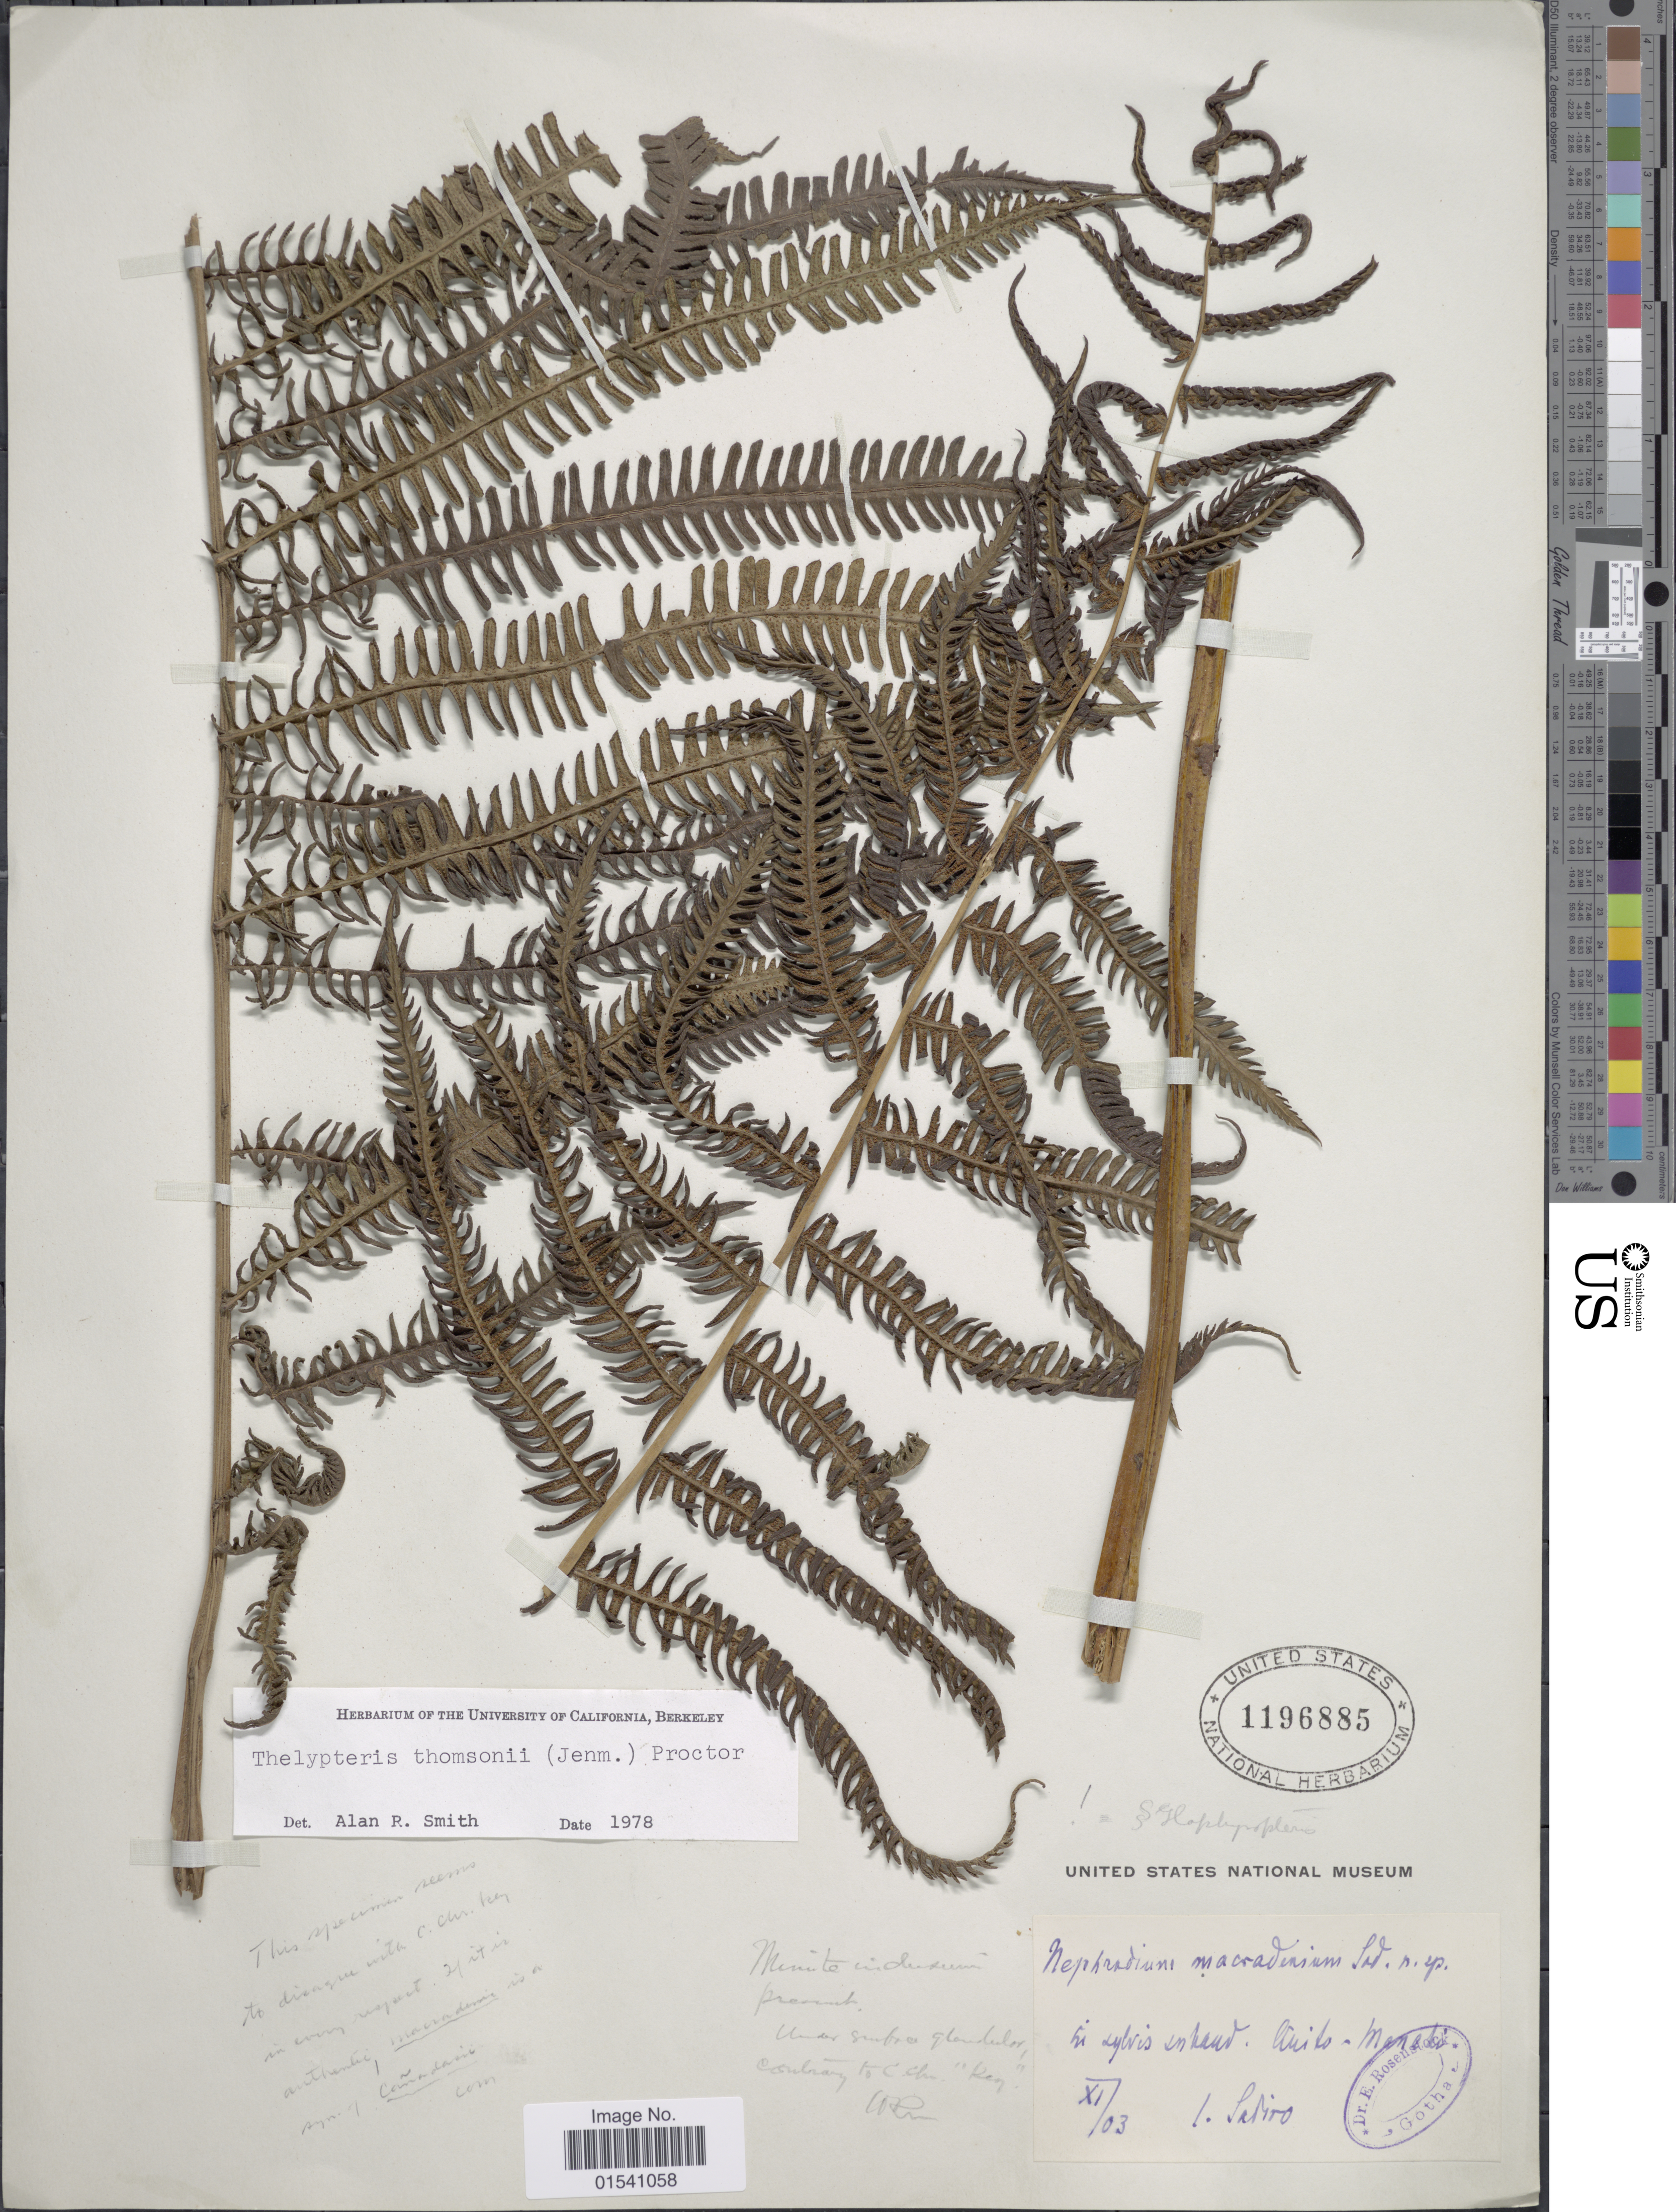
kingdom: Plantae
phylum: Tracheophyta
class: Polypodiopsida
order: Polypodiales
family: Thelypteridaceae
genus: Amauropelta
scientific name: Amauropelta thomsonii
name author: (Jenman) Pic. Serm.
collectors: Sodiro, --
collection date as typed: Transcribed d/m/y: /11/3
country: Ecuador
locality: In sylvis suband. Quito - Manabi.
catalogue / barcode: US 1196885